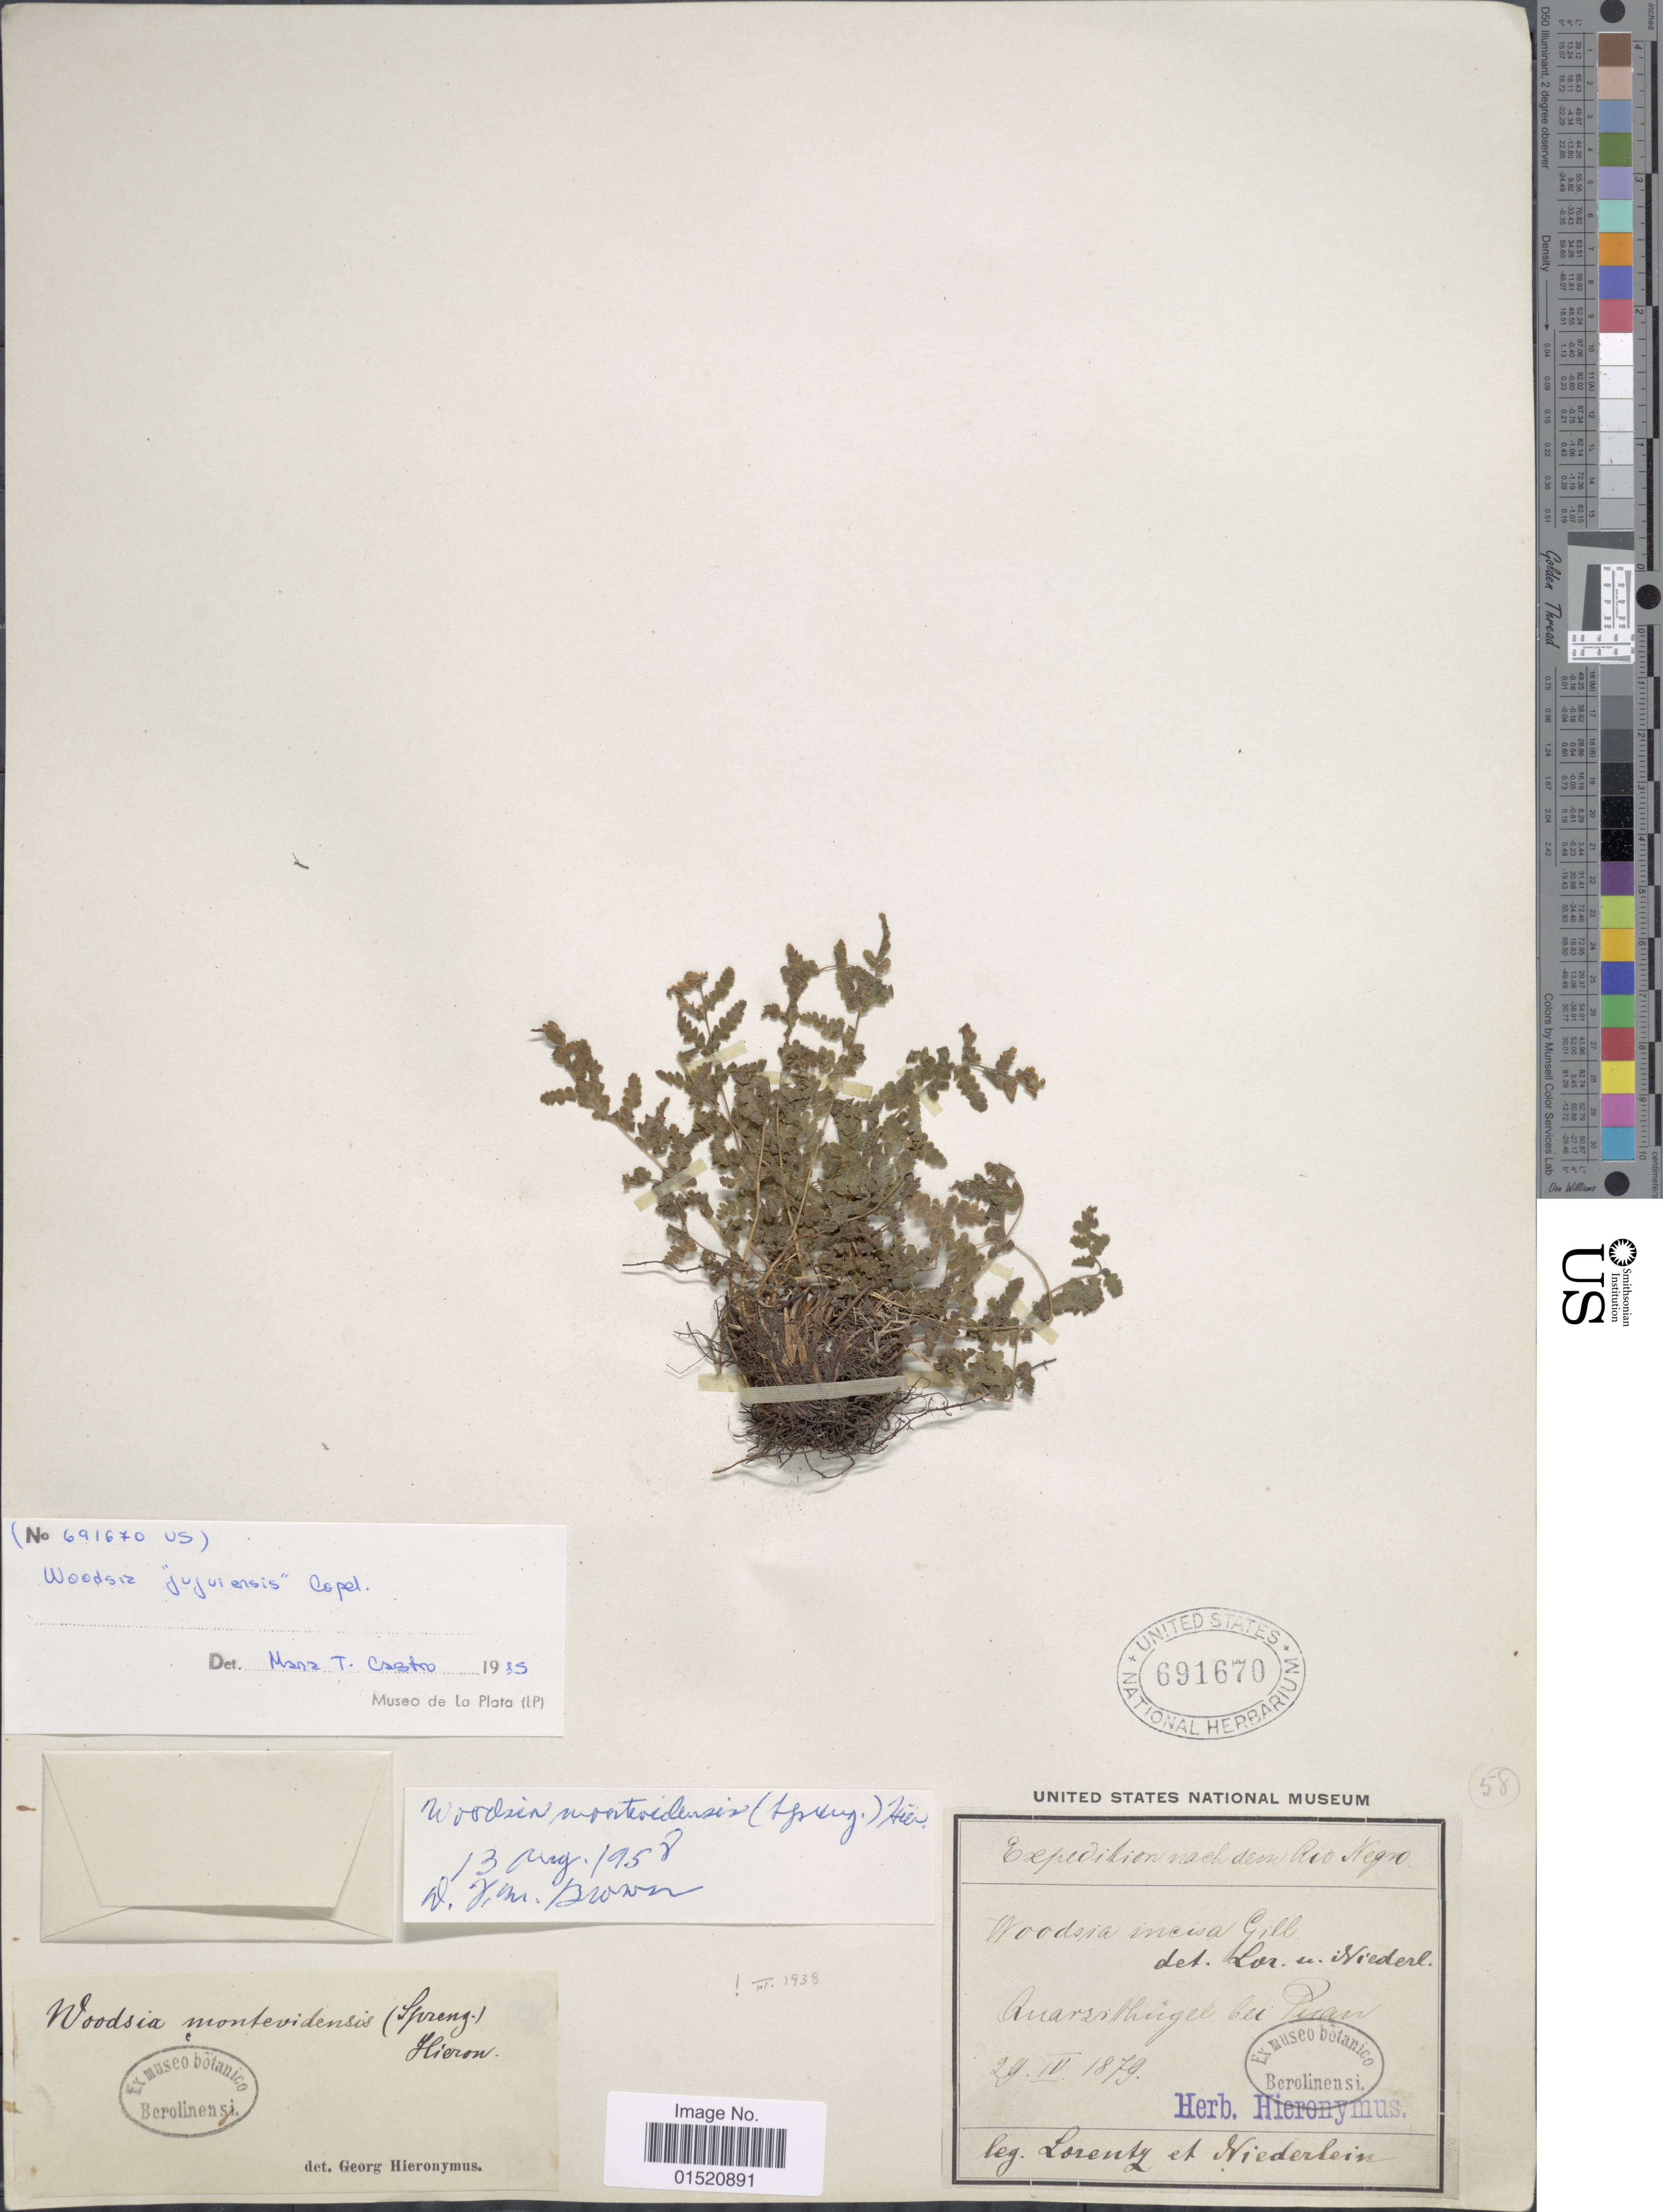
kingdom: Plantae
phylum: Tracheophyta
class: Polypodiopsida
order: Polypodiales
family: Woodsiaceae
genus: Woodsia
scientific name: Woodsia montevidensis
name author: (Spreng.) Hieron.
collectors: -. Lorentz & Niederlein, --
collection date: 1879-04-29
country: Argentina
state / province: Rio Negro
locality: Quarso Hügel bei Pican [interpreted]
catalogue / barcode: US 691670